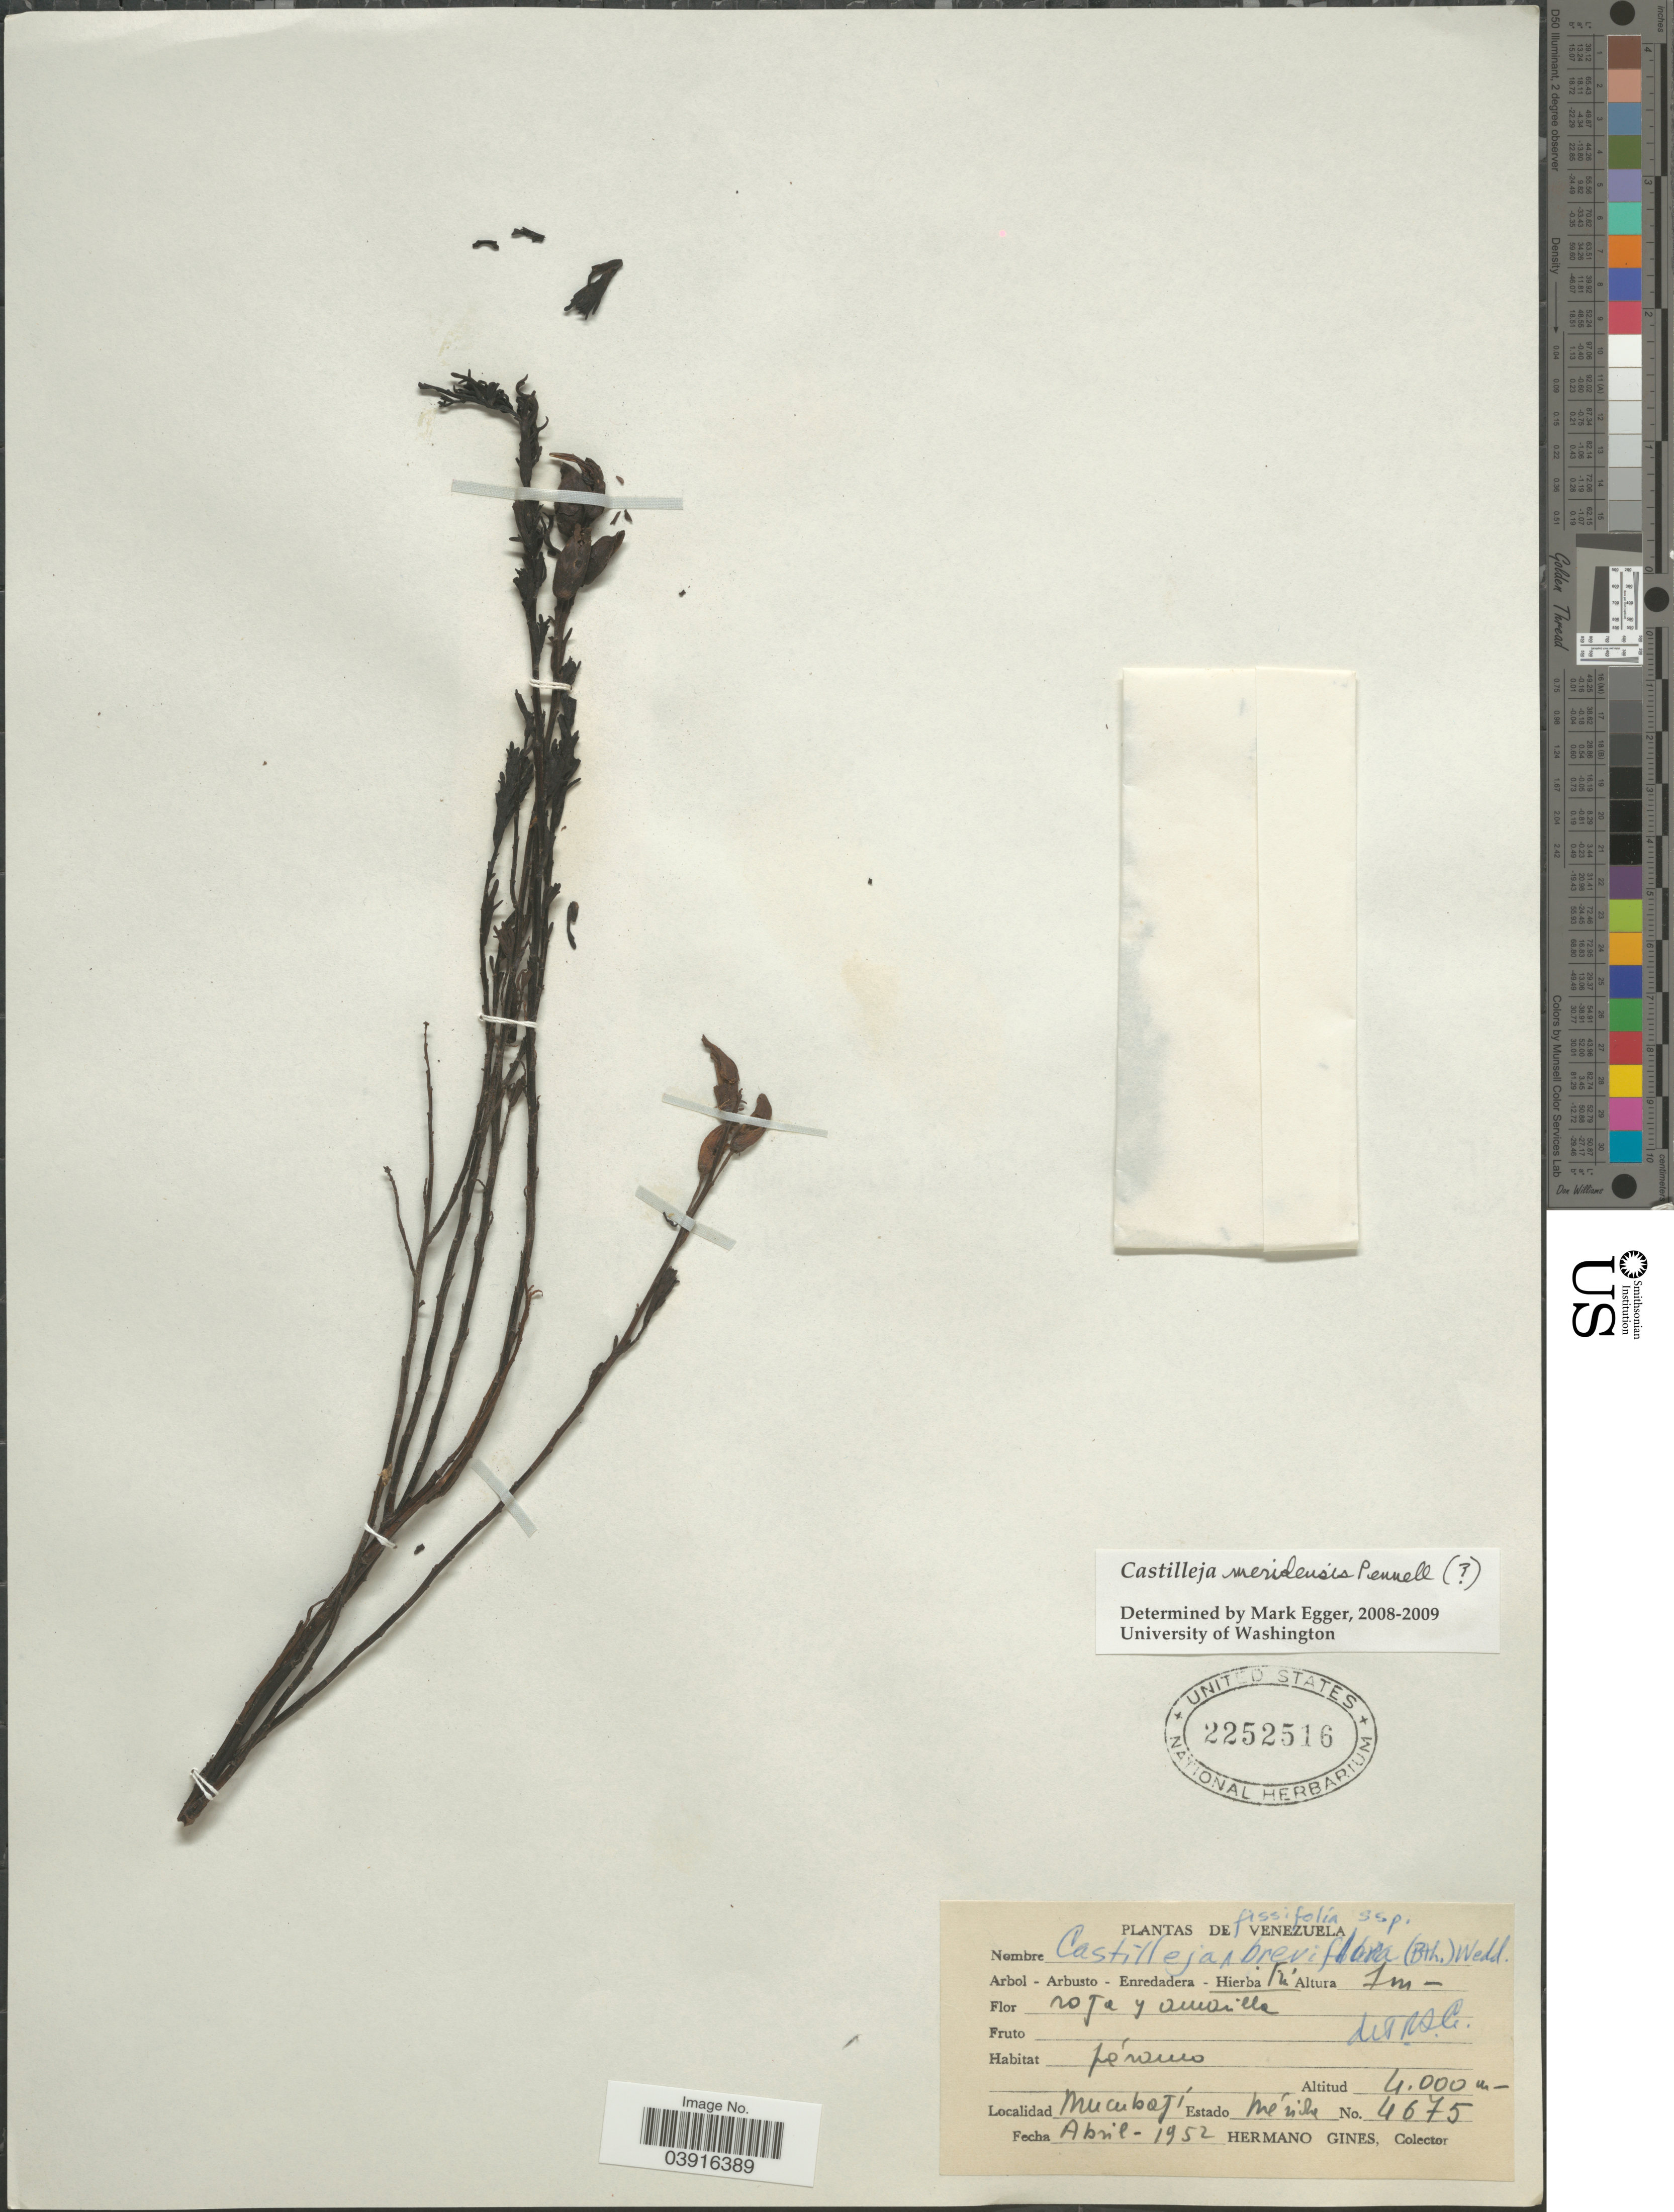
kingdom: Plantae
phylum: Tracheophyta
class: Magnoliopsida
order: Lamiales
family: Orobanchaceae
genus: Castilleja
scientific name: Castilleja meridensis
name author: Pennell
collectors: Bro. Gines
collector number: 4675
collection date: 1952-04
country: Venezuela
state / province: Merida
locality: Mucubají.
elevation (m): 4000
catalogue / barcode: US 2252516